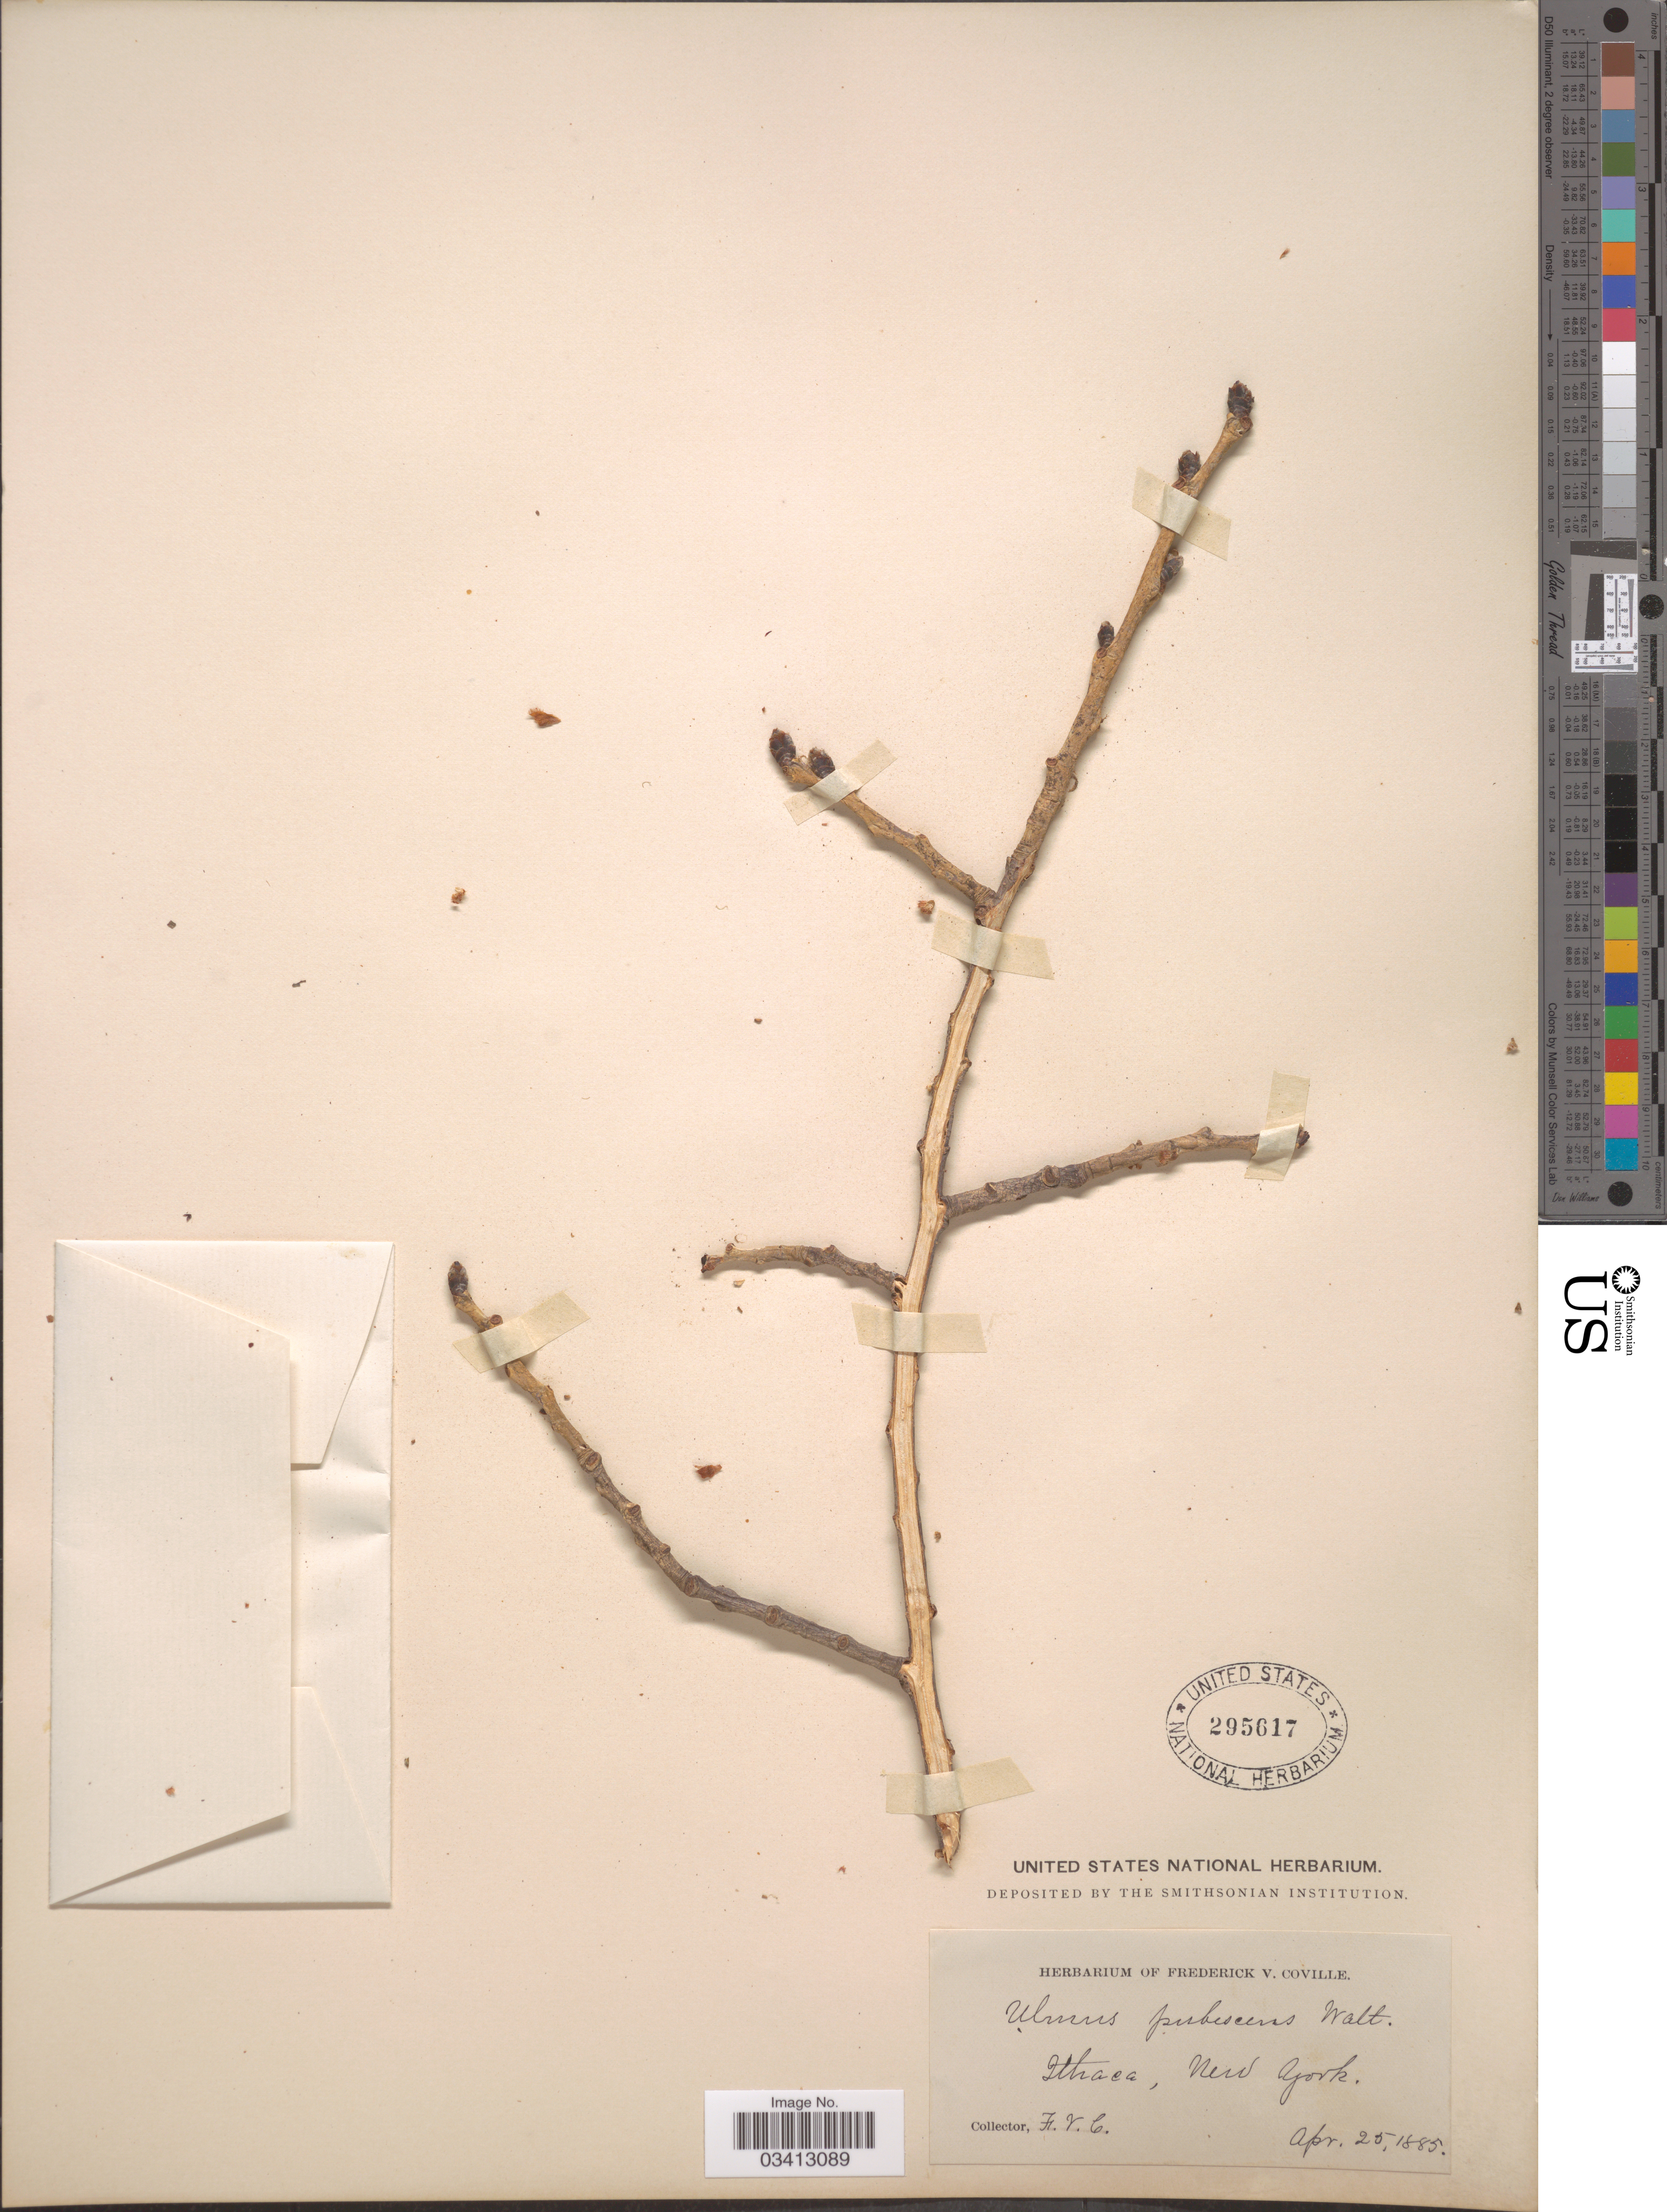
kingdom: Plantae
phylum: Tracheophyta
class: Magnoliopsida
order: Rosales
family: Ulmaceae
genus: Ulmus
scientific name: Ulmus rubra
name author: Muhl.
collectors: F. V. Coville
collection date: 1885-04-25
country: United States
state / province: New York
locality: Ithaca.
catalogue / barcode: US 295617